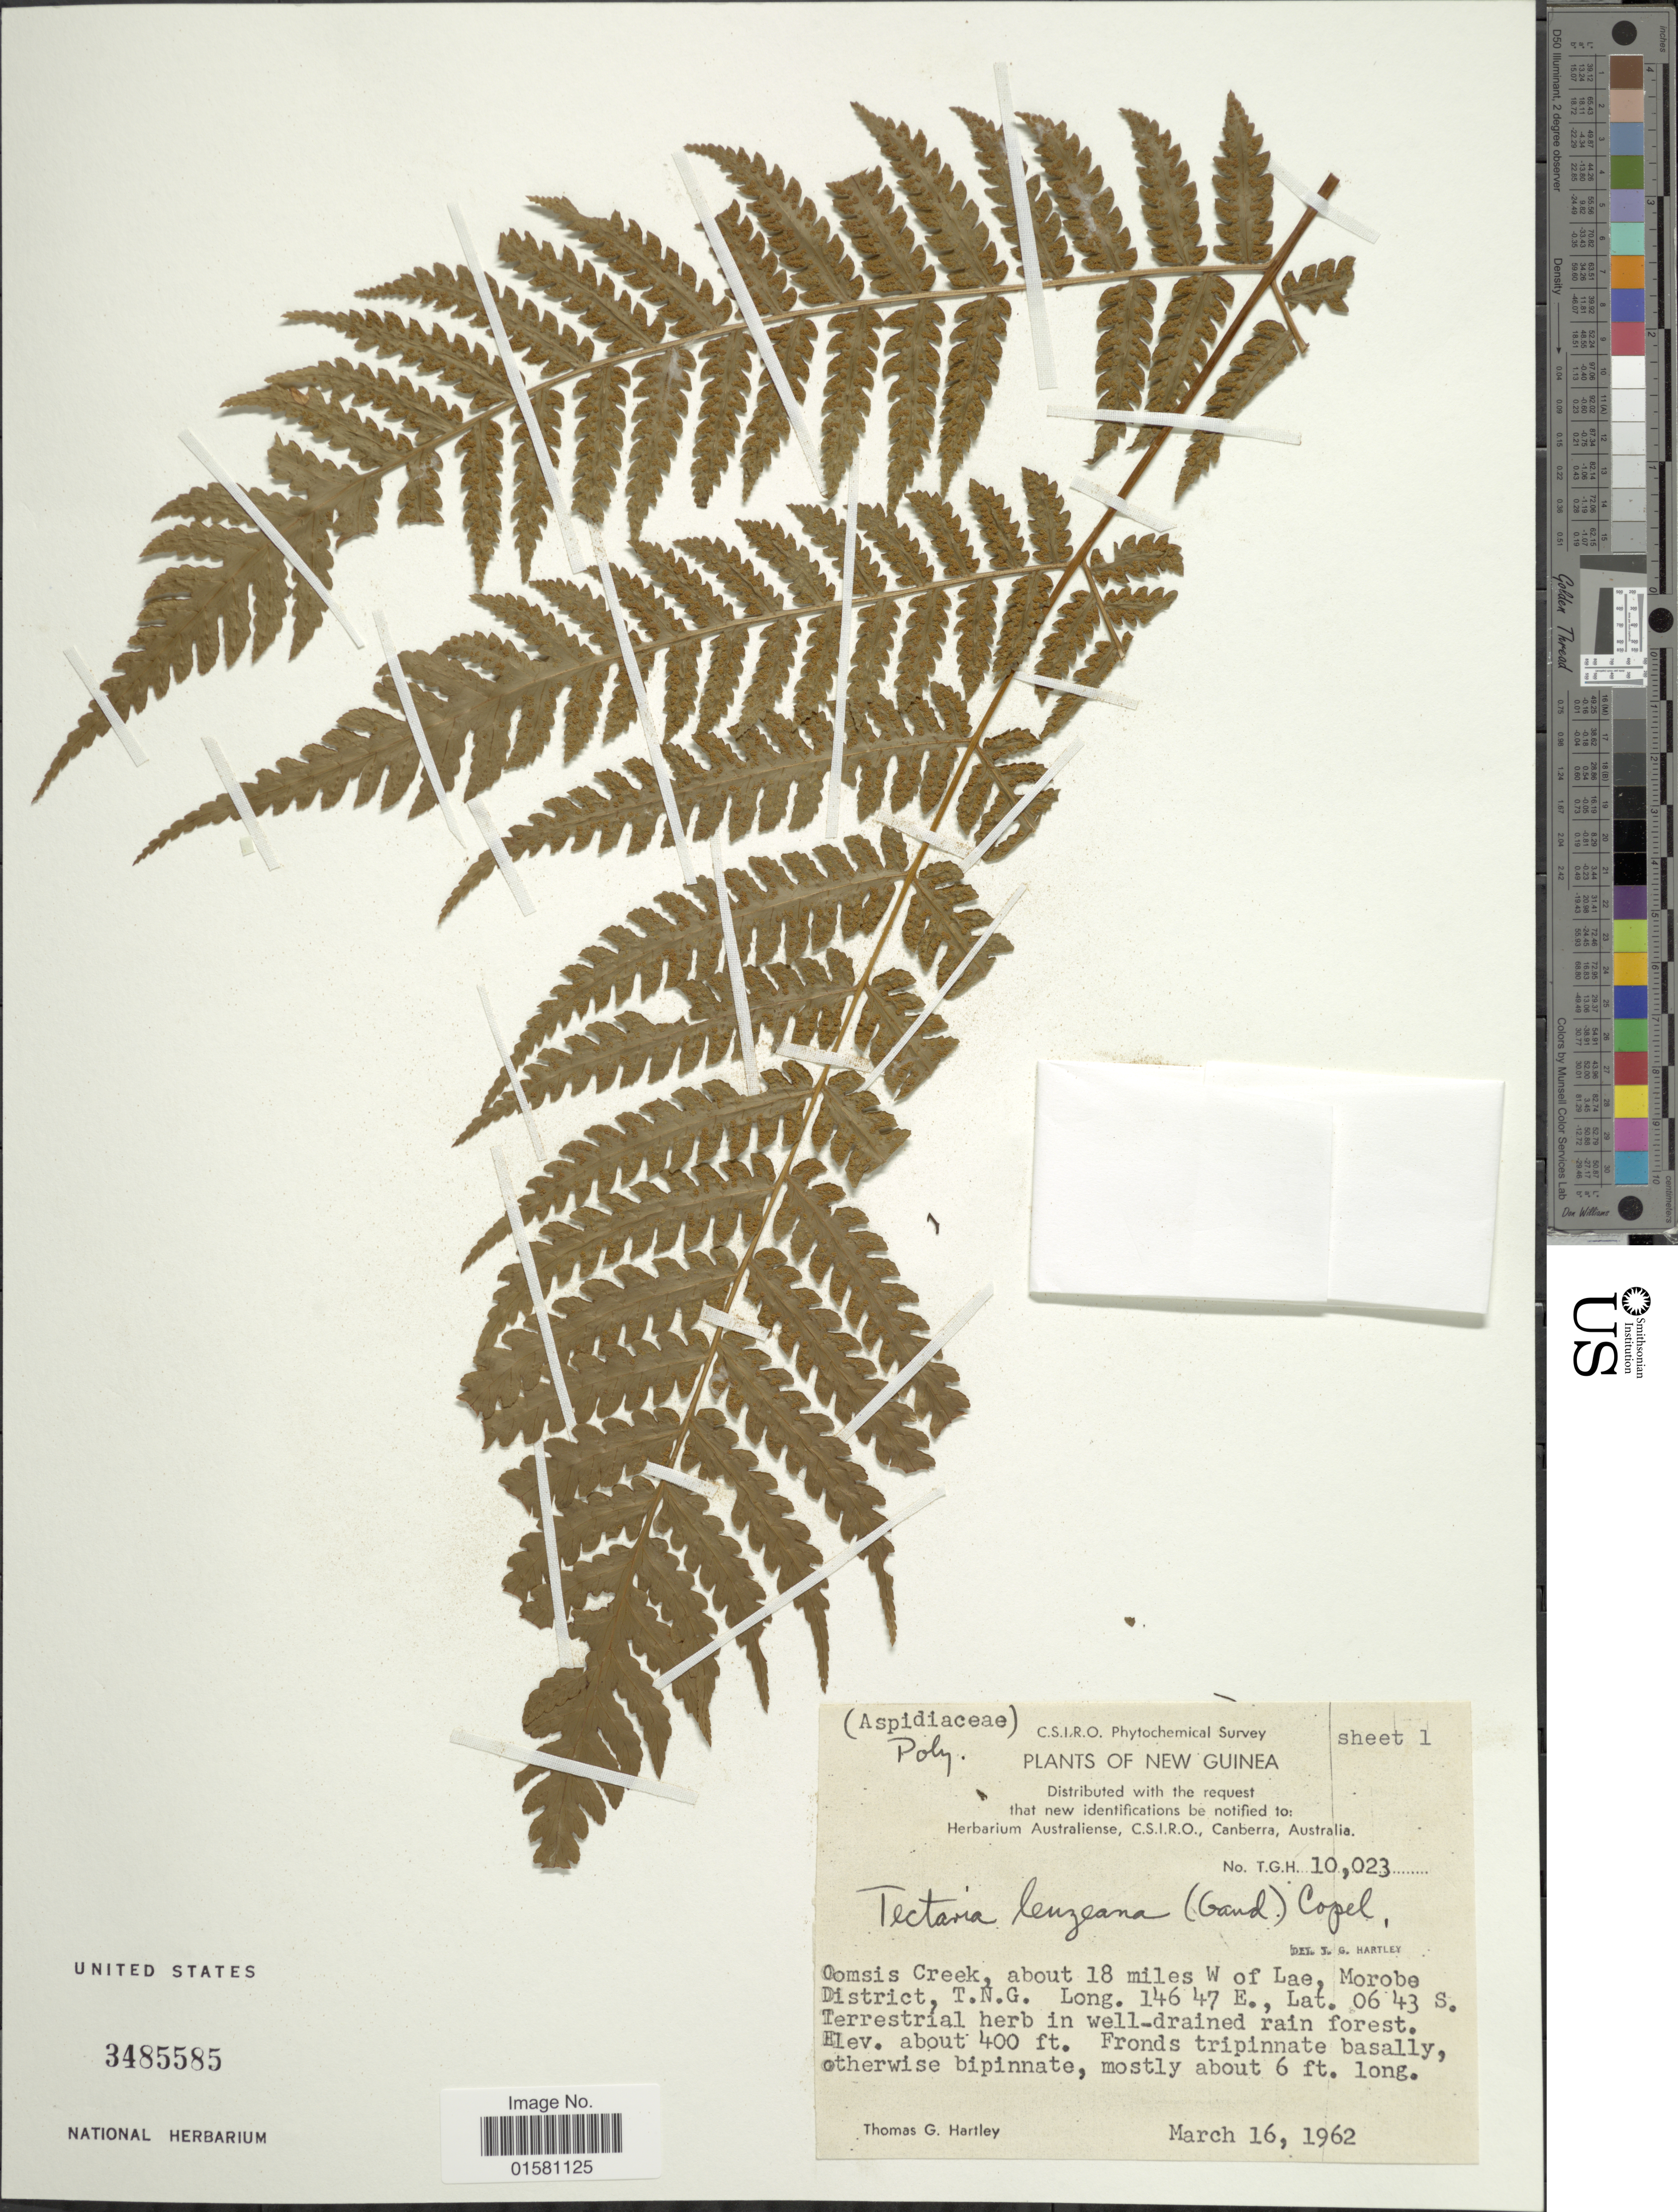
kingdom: Plantae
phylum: Tracheophyta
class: Polypodiopsida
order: Polypodiales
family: Tectariaceae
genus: Tectaria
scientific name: Tectaria leuzeana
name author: (Gaudich.) Copel.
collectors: T. G. Hartley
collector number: T.G.H. 10023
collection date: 1962-03-16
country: Papua New Guinea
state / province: Morobe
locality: Oomsis Creek, about 18 miles W of Lae, Morobe District, T.N.G.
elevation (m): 122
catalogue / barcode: US 3485585